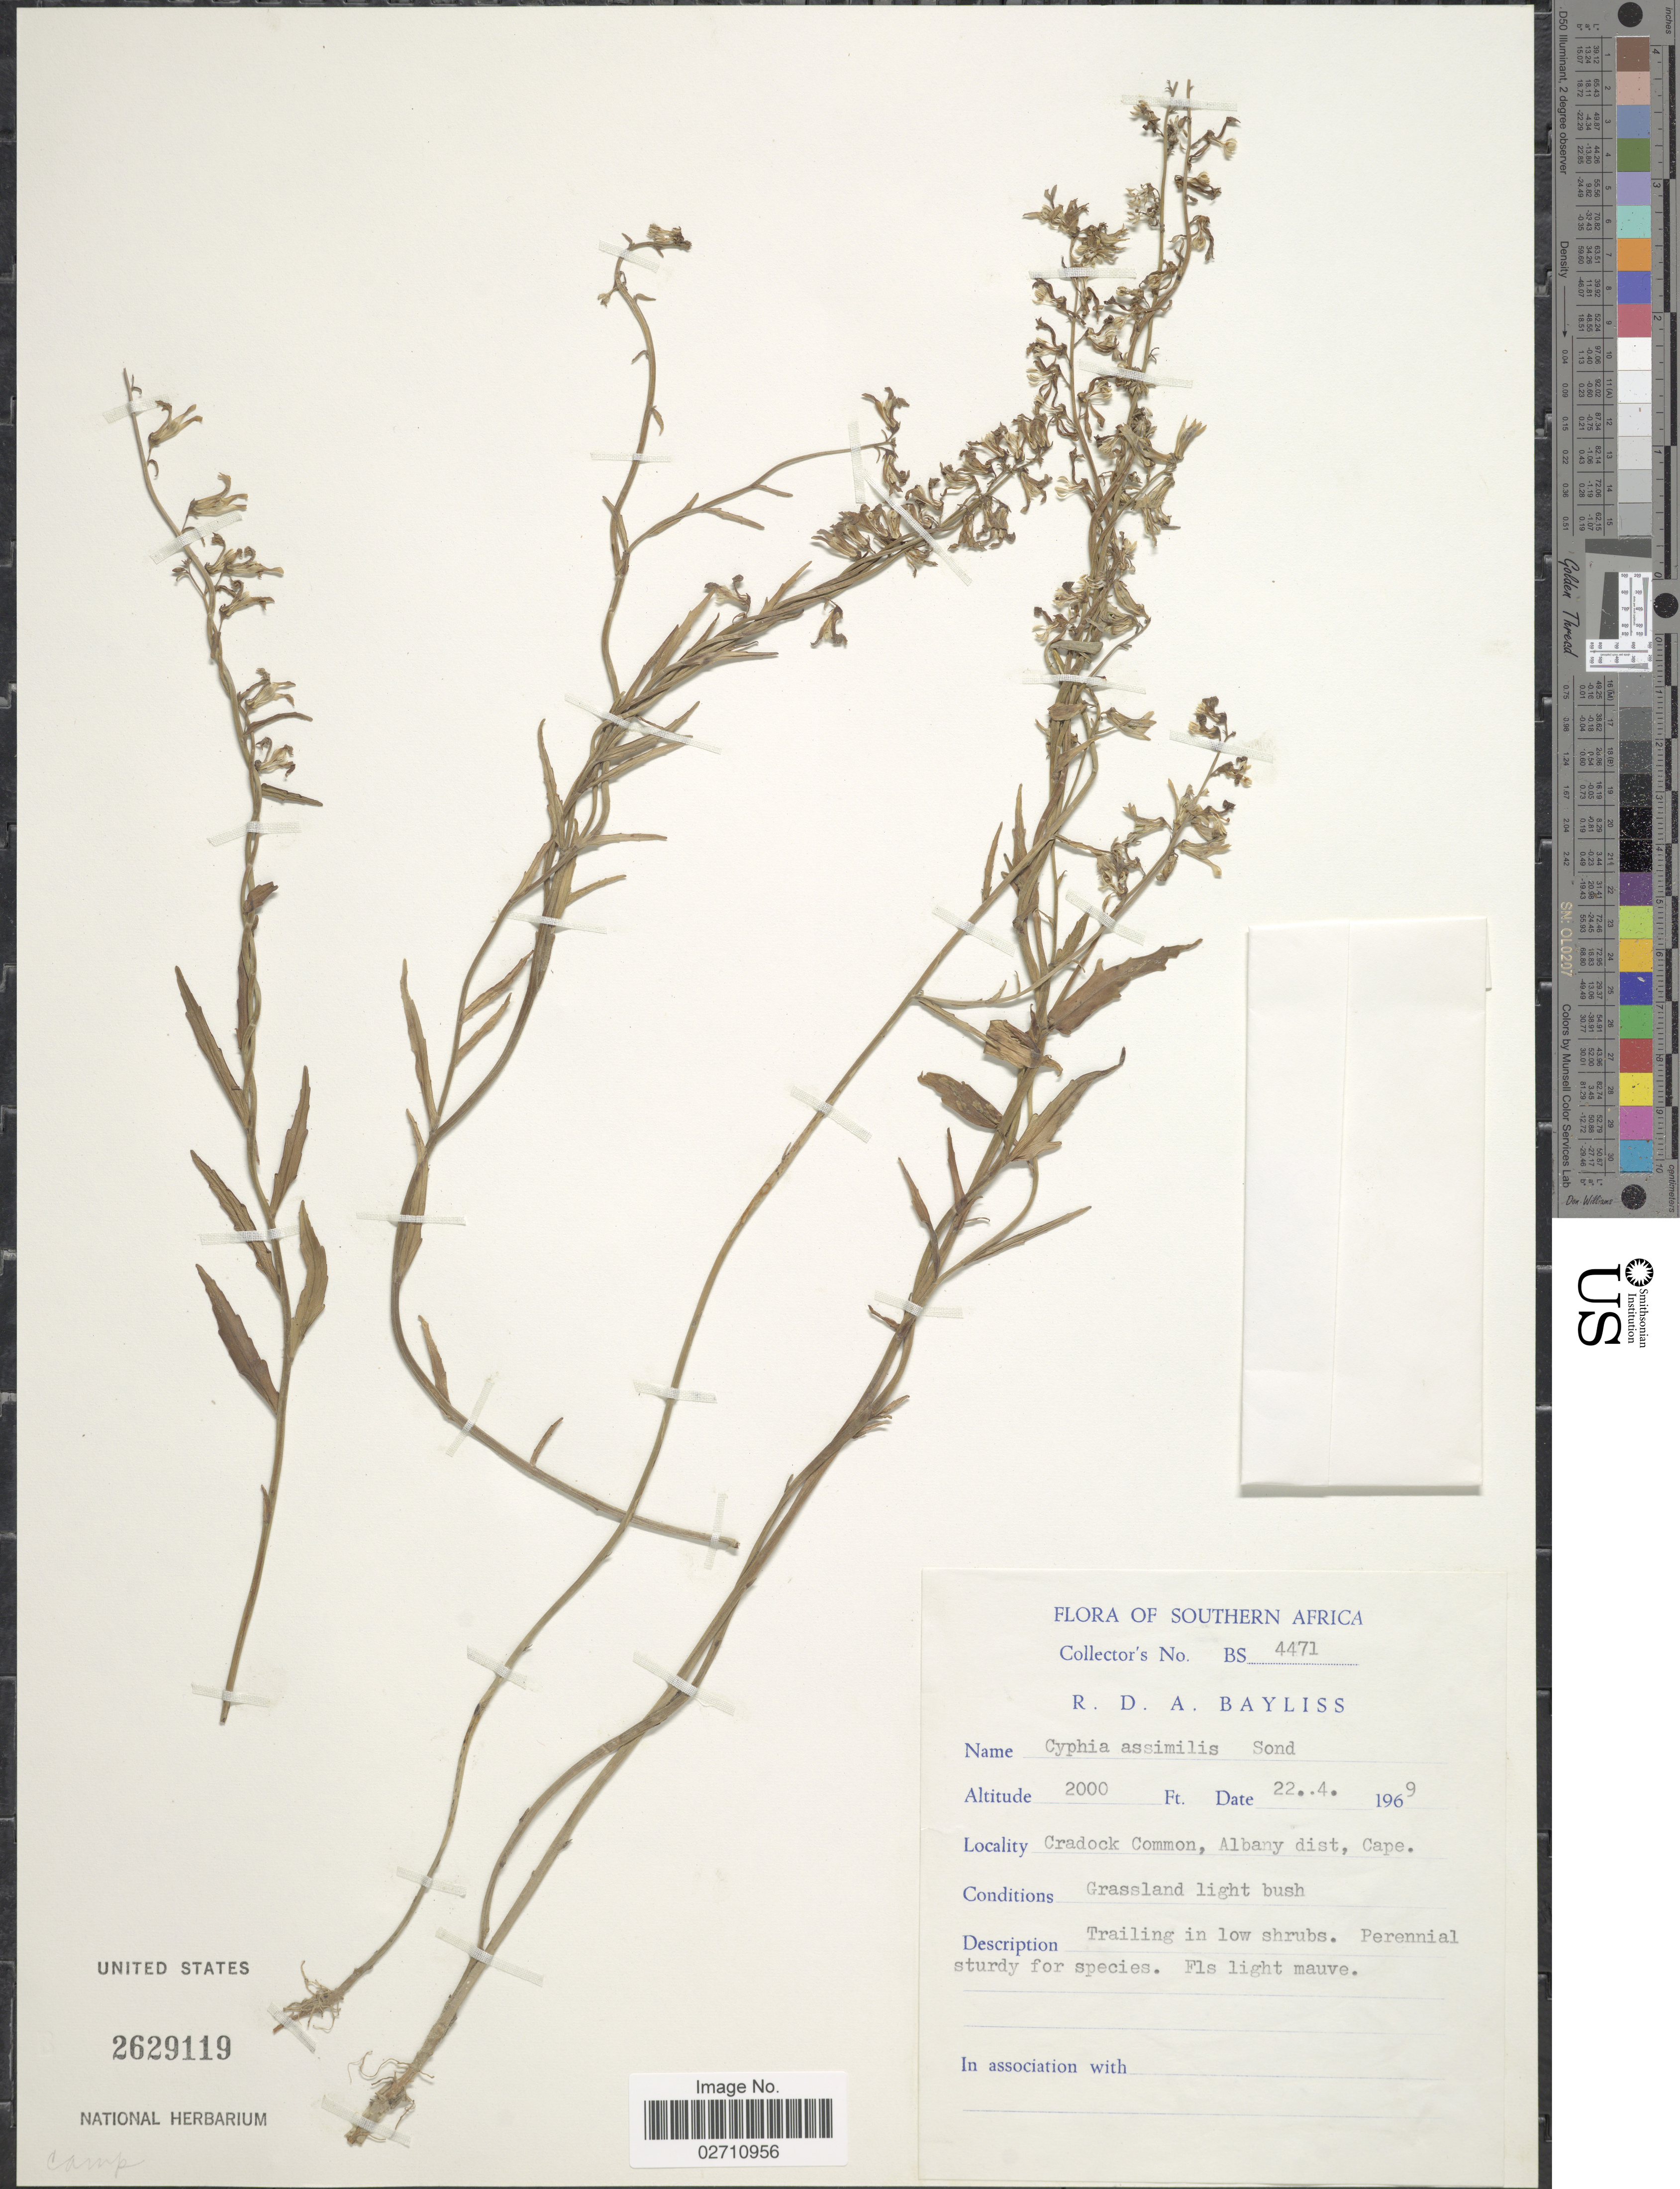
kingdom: Plantae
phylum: Tracheophyta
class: Magnoliopsida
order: Asterales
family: Campanulaceae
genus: Cyphia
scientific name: Cyphia assimilis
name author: Sond.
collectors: R. Bayliss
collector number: BS 4471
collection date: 1969-04-22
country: South Africa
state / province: Eastern Cape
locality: Southern Africa, Cradock Common, Albany dist., Cape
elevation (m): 610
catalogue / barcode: US 2629119